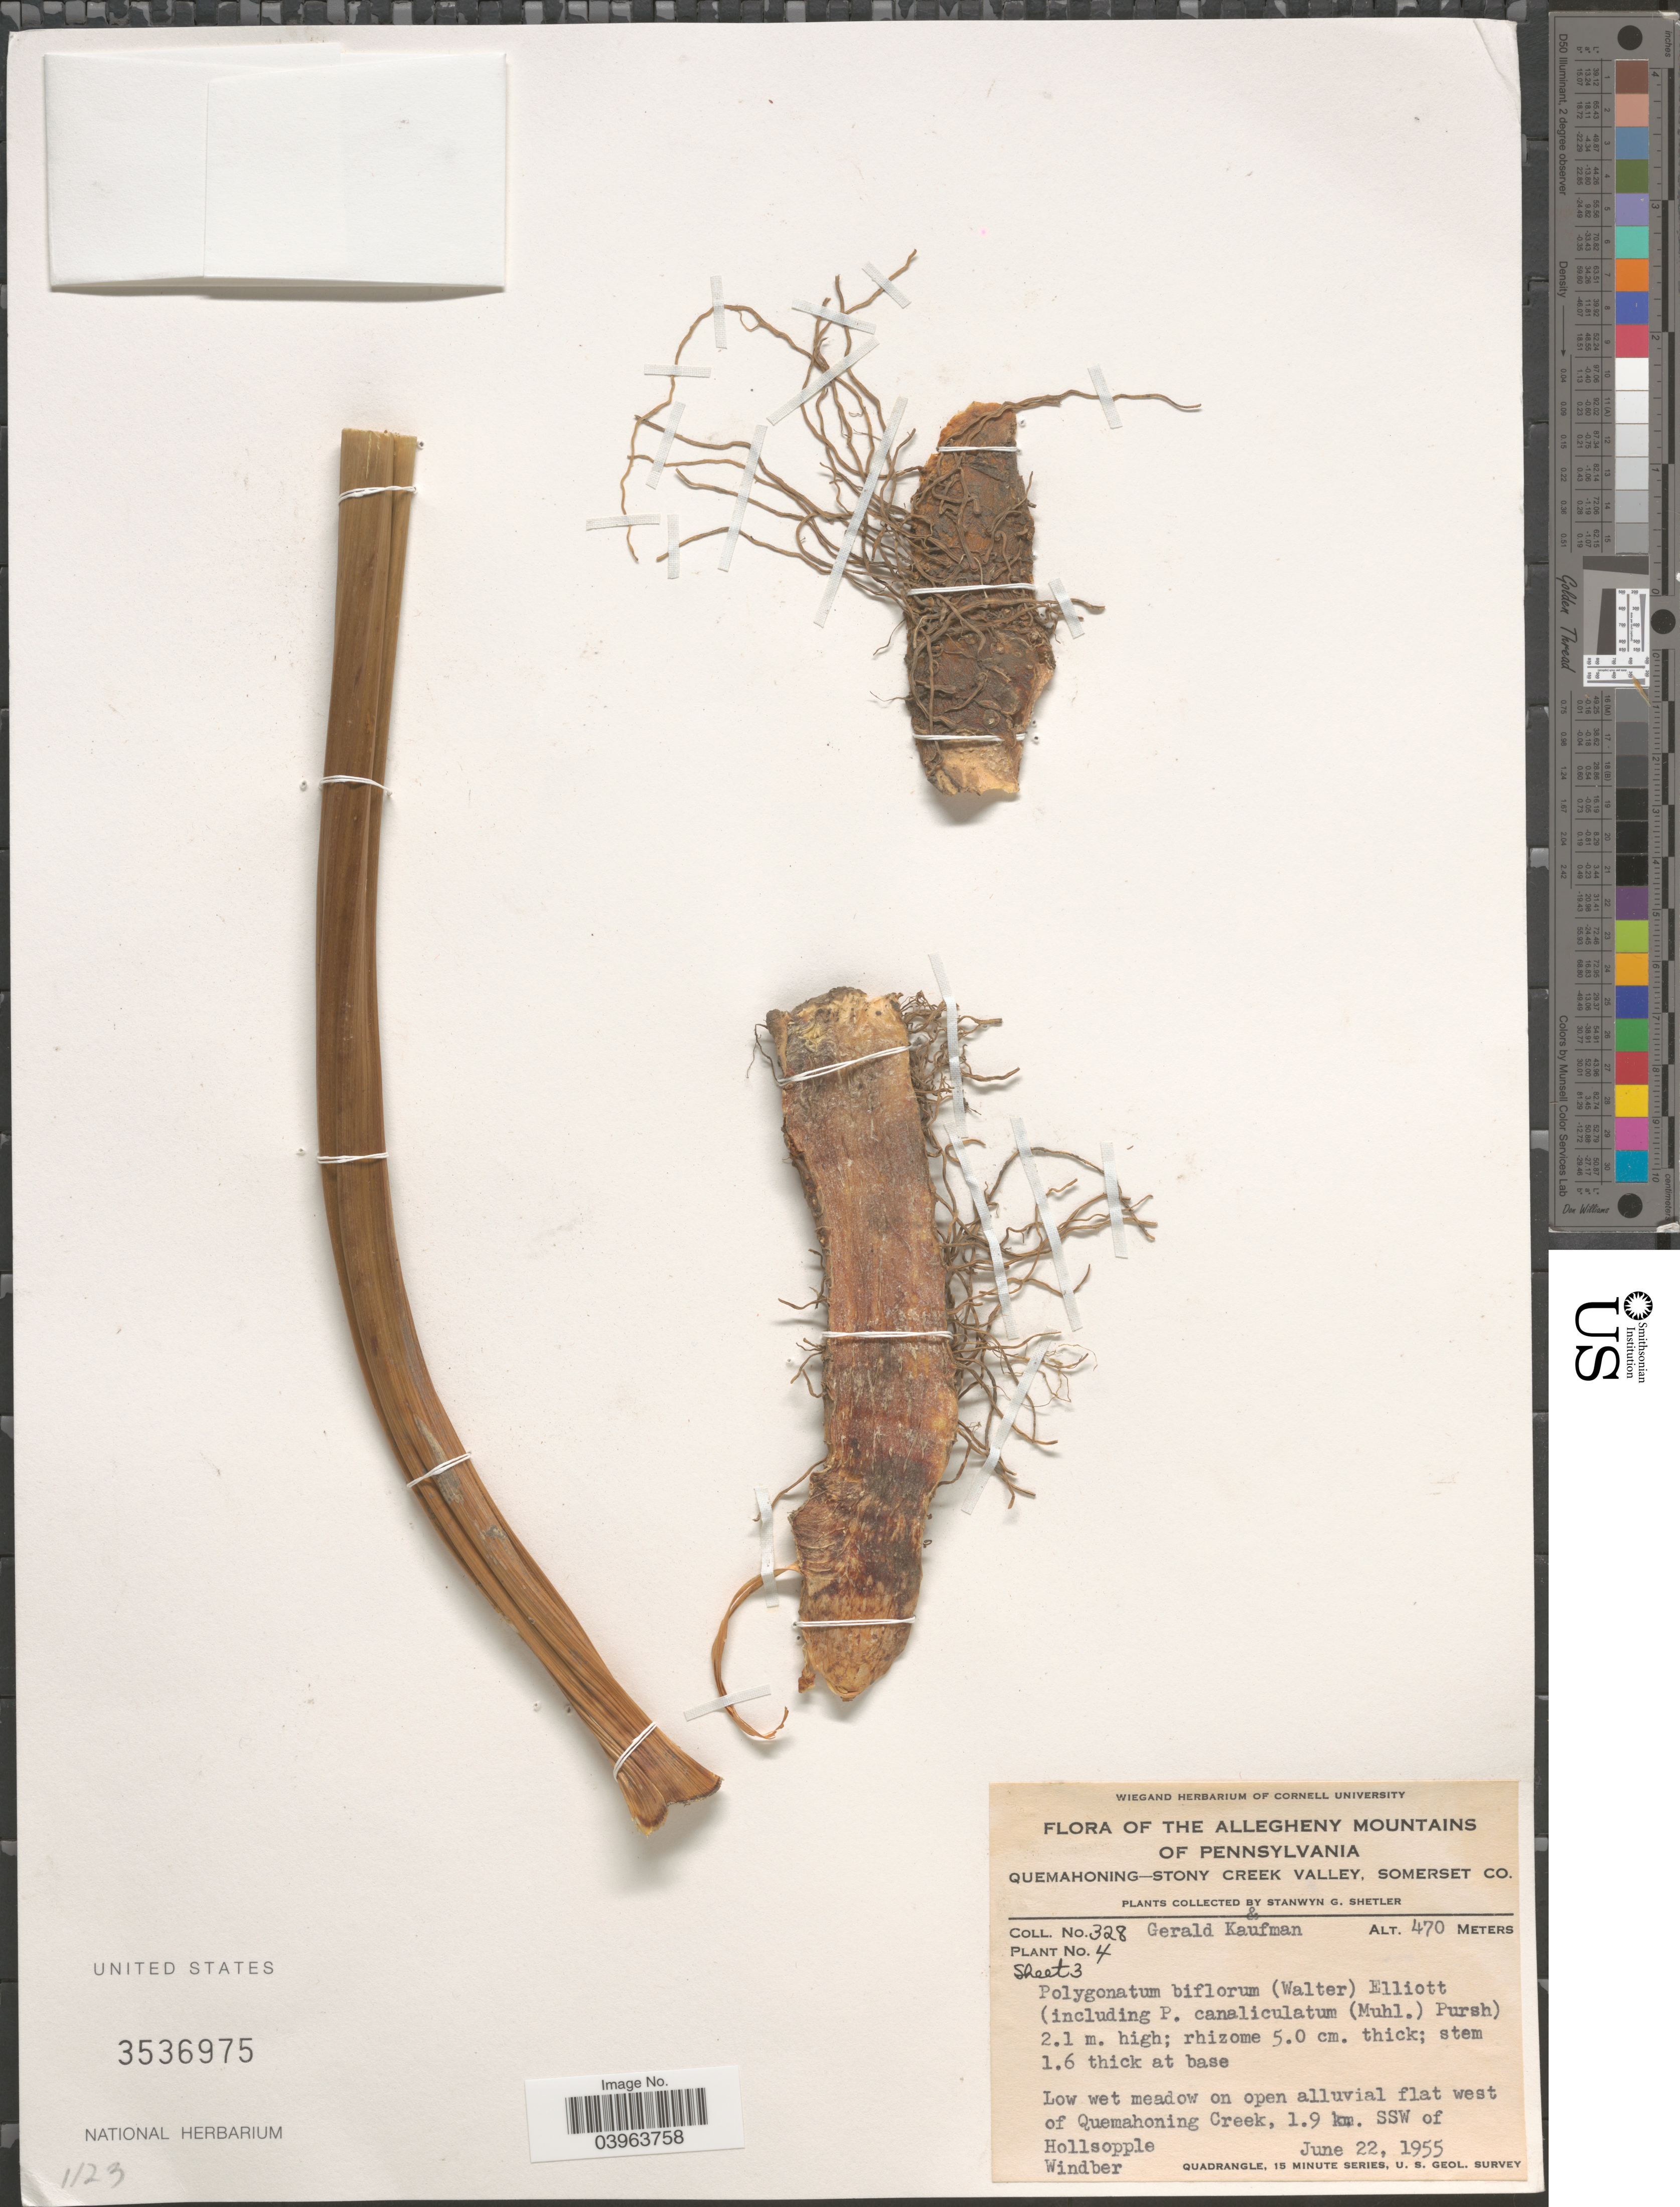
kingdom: Plantae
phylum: Tracheophyta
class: Liliopsida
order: Asparagales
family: Asparagaceae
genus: Polygonatum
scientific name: Polygonatum biflorum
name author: (Walter) Elliott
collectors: S. Shetler & G. Kaufman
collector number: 328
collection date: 1955-06-22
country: United States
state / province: Pennsylvania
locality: The Allegheny Mountains of Pennsylvania. Quemahoning-Stony Creek Valley, Somerset Co. Low wet meadow on open alluvial flat west of Quemahoning Creek, 1.9 km. SSW of Hollsopple Windber.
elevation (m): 470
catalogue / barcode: US 3536975